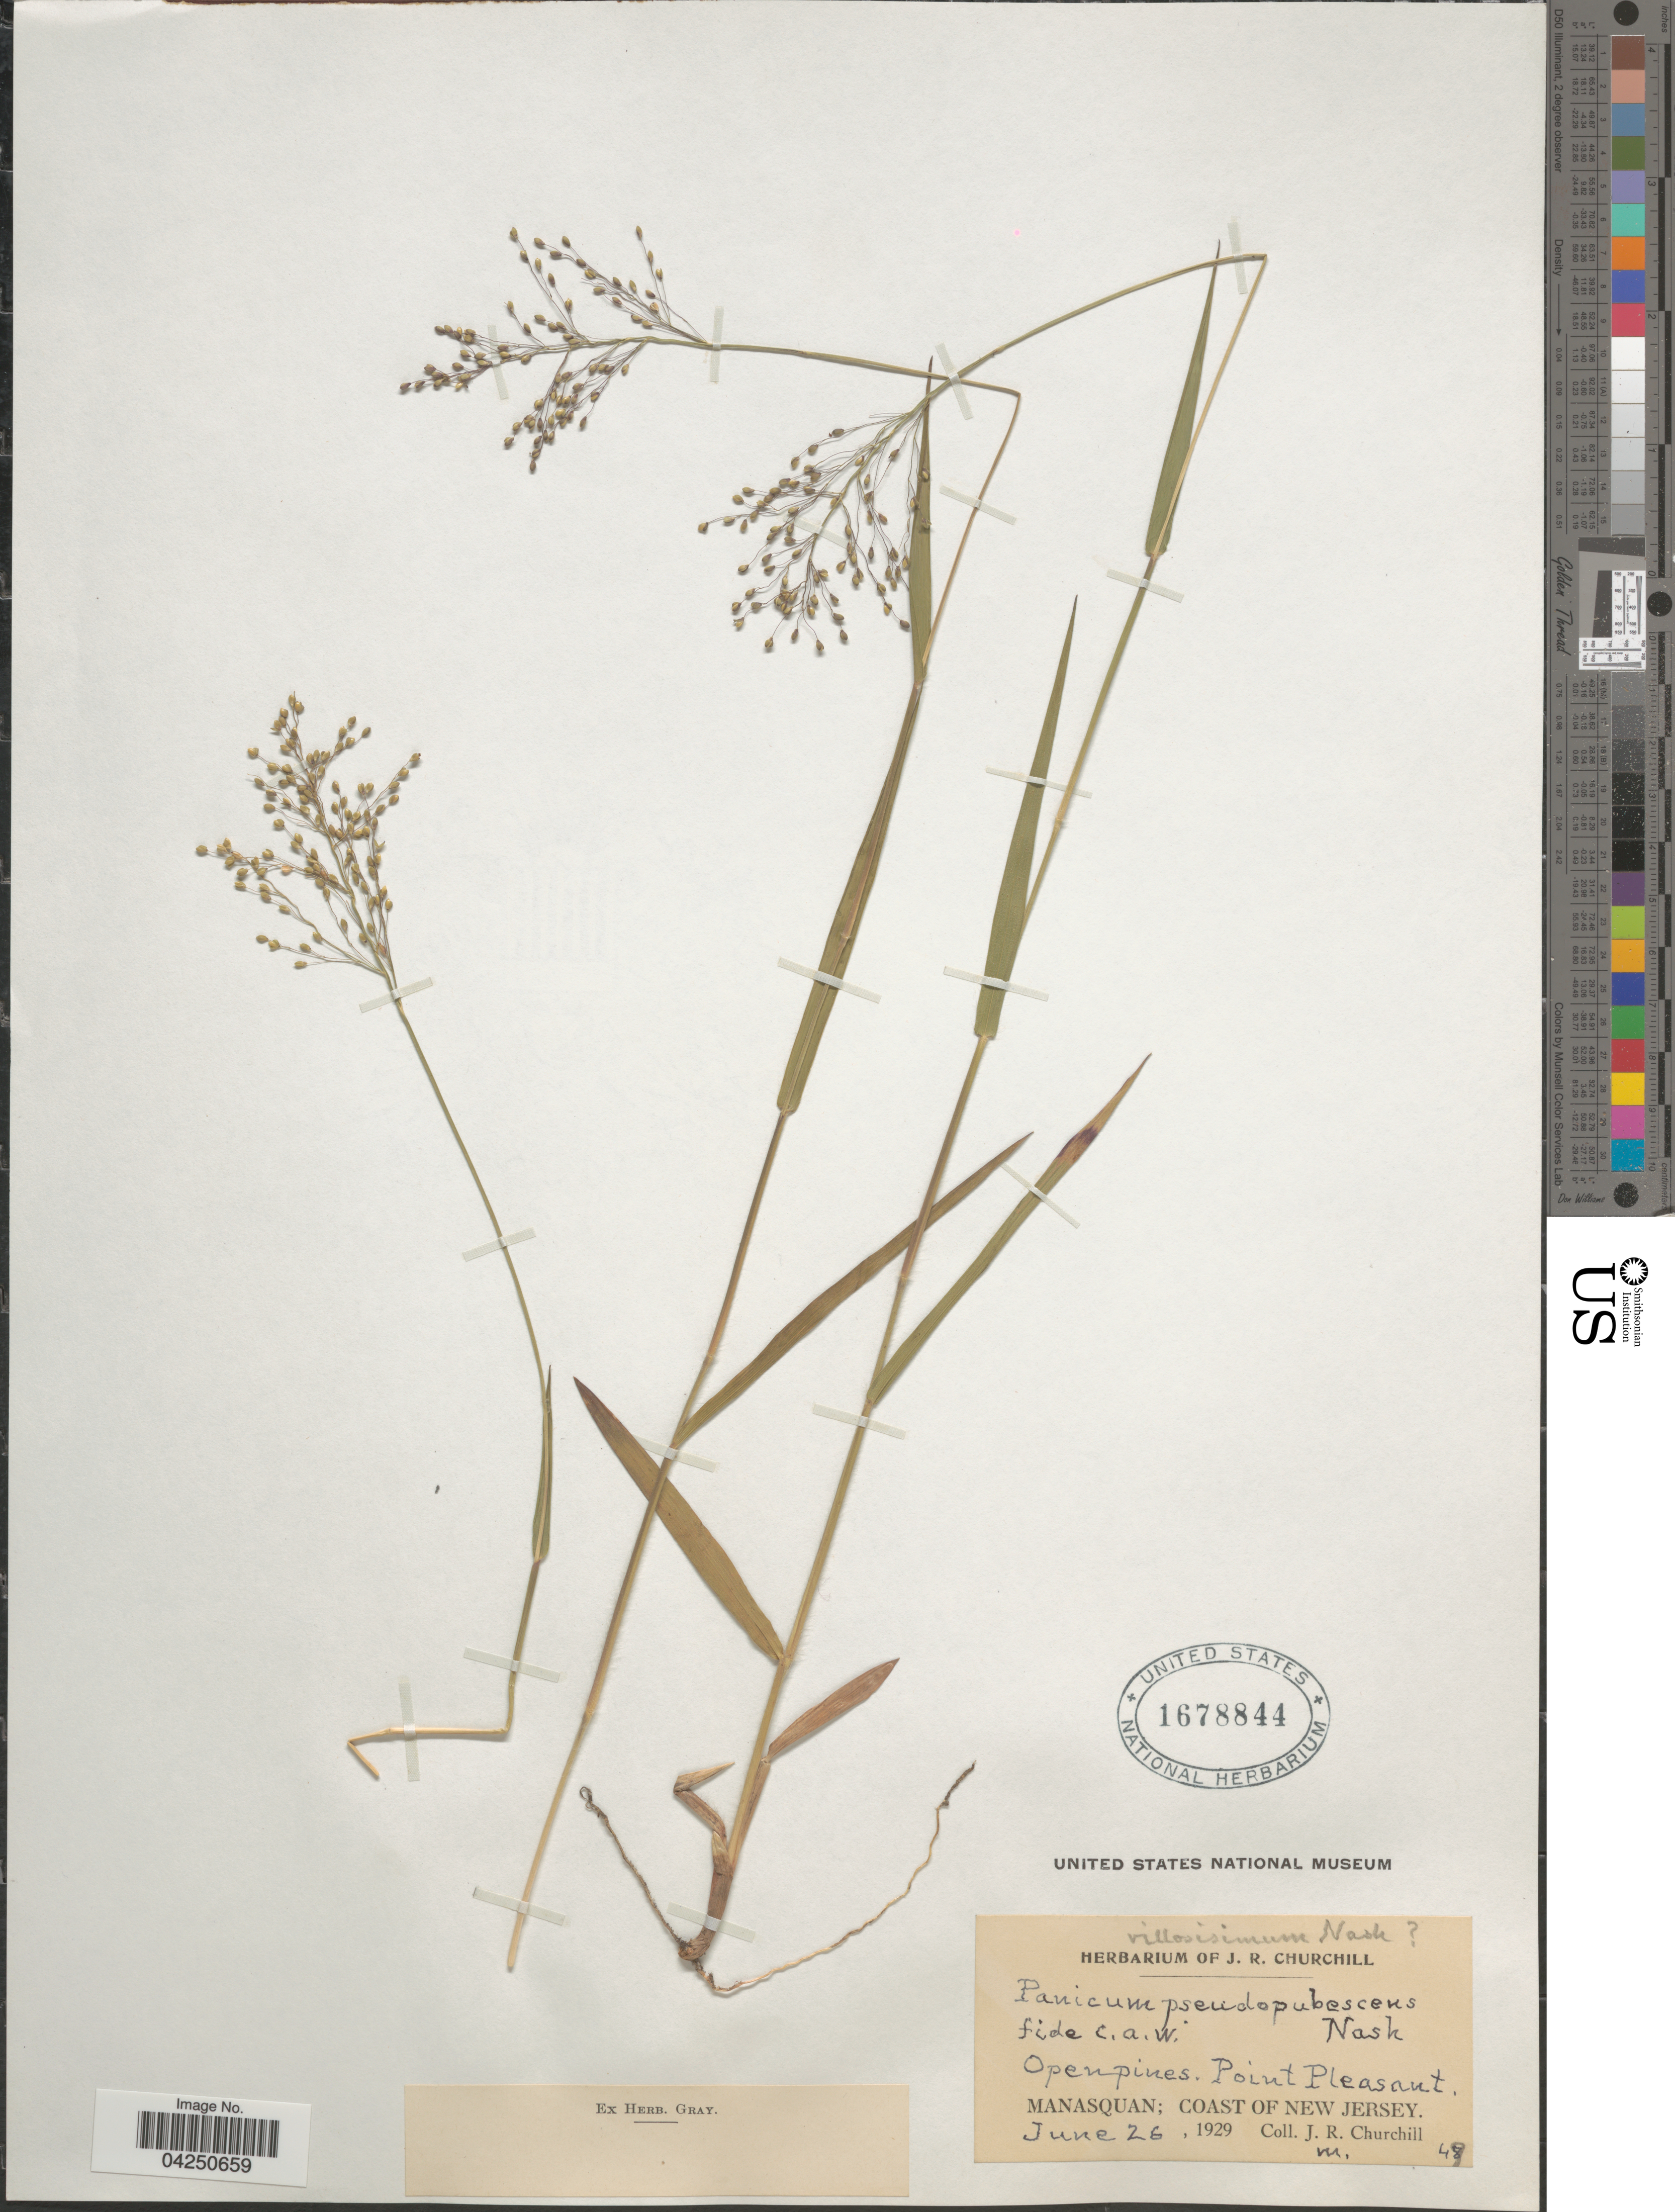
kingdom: Plantae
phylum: Tracheophyta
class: Liliopsida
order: Poales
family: Poaceae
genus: Dichanthelium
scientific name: Dichanthelium acuminatum var. acuminatum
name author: (Sw.) Gould & C.A. Clark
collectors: J. Churchill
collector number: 48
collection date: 1929-06-26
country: United States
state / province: New Jersey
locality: Open pines. Point Pleasant. Manasquan; Coast of New Jersey.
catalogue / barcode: US 1678844